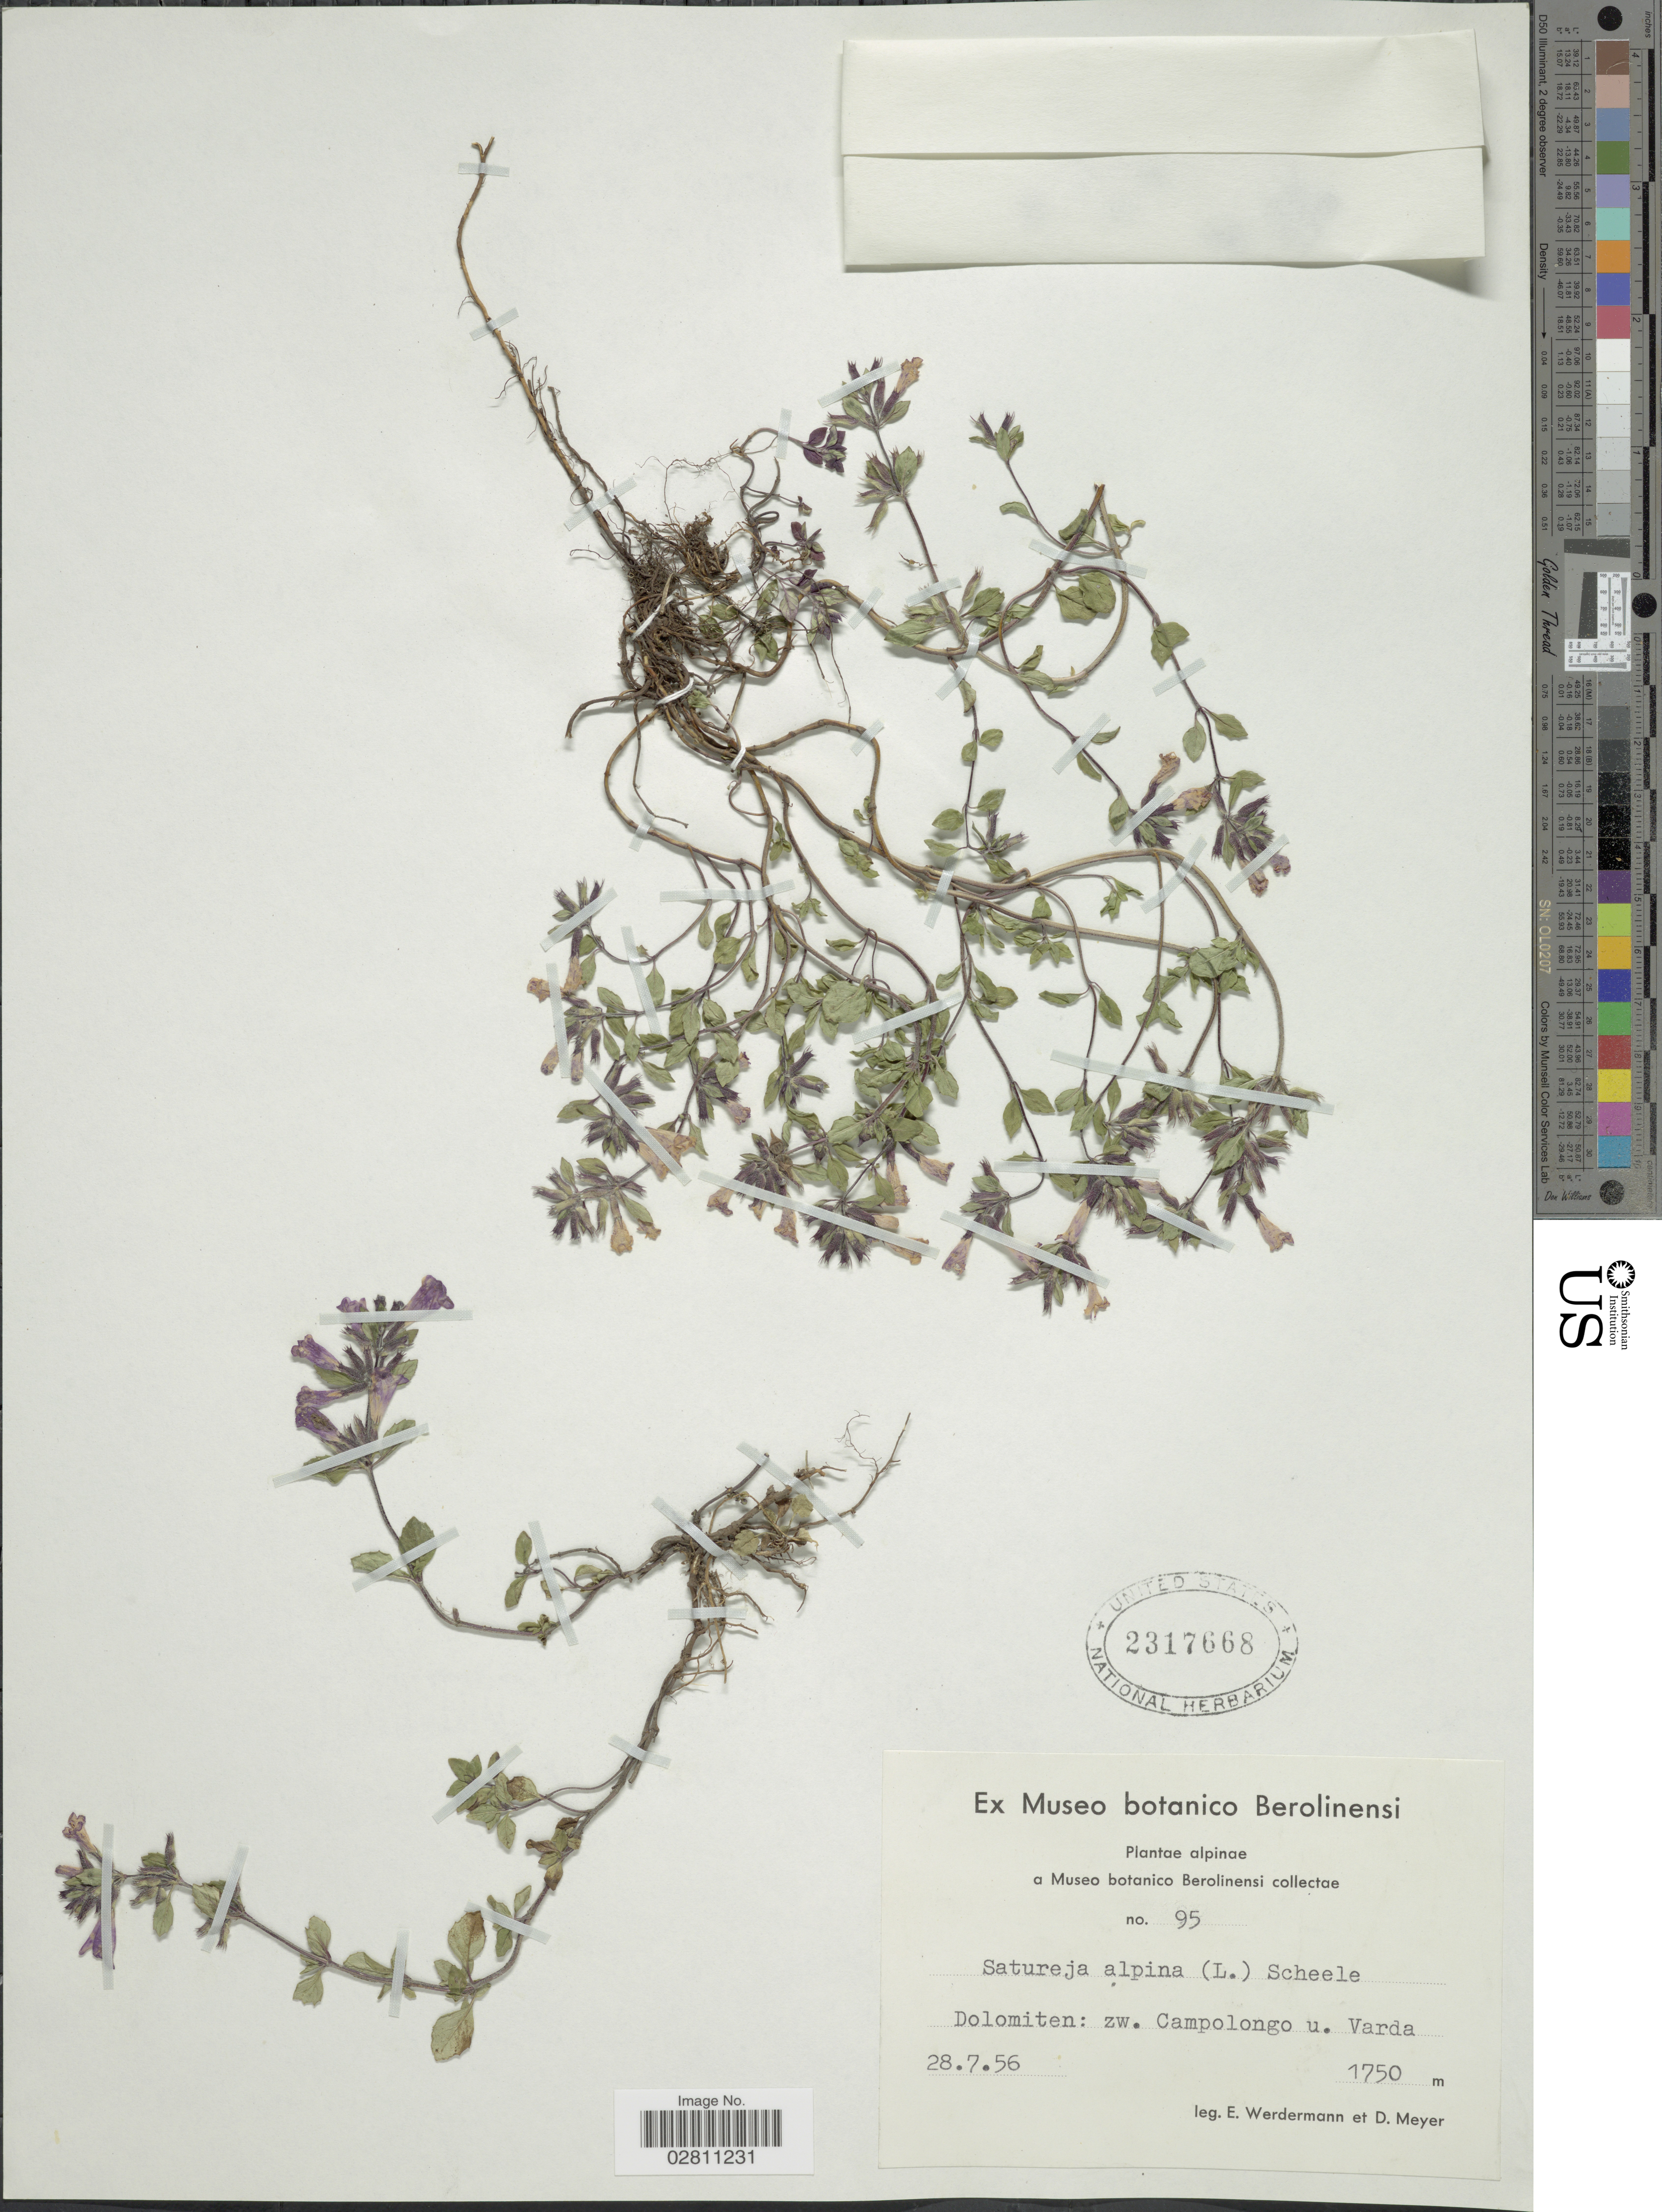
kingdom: Plantae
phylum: Tracheophyta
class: Magnoliopsida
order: Lamiales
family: Lamiaceae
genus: Clinopodium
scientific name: Clinopodium alpinum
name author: (L.) Kuntze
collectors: E. Werdermann & D. Meyer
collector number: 95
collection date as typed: Transcribed d/m/y: 28/7/56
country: Italy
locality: Dolomiten: zw. Campolongo u. Varda.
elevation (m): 1750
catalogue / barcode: US 2317668